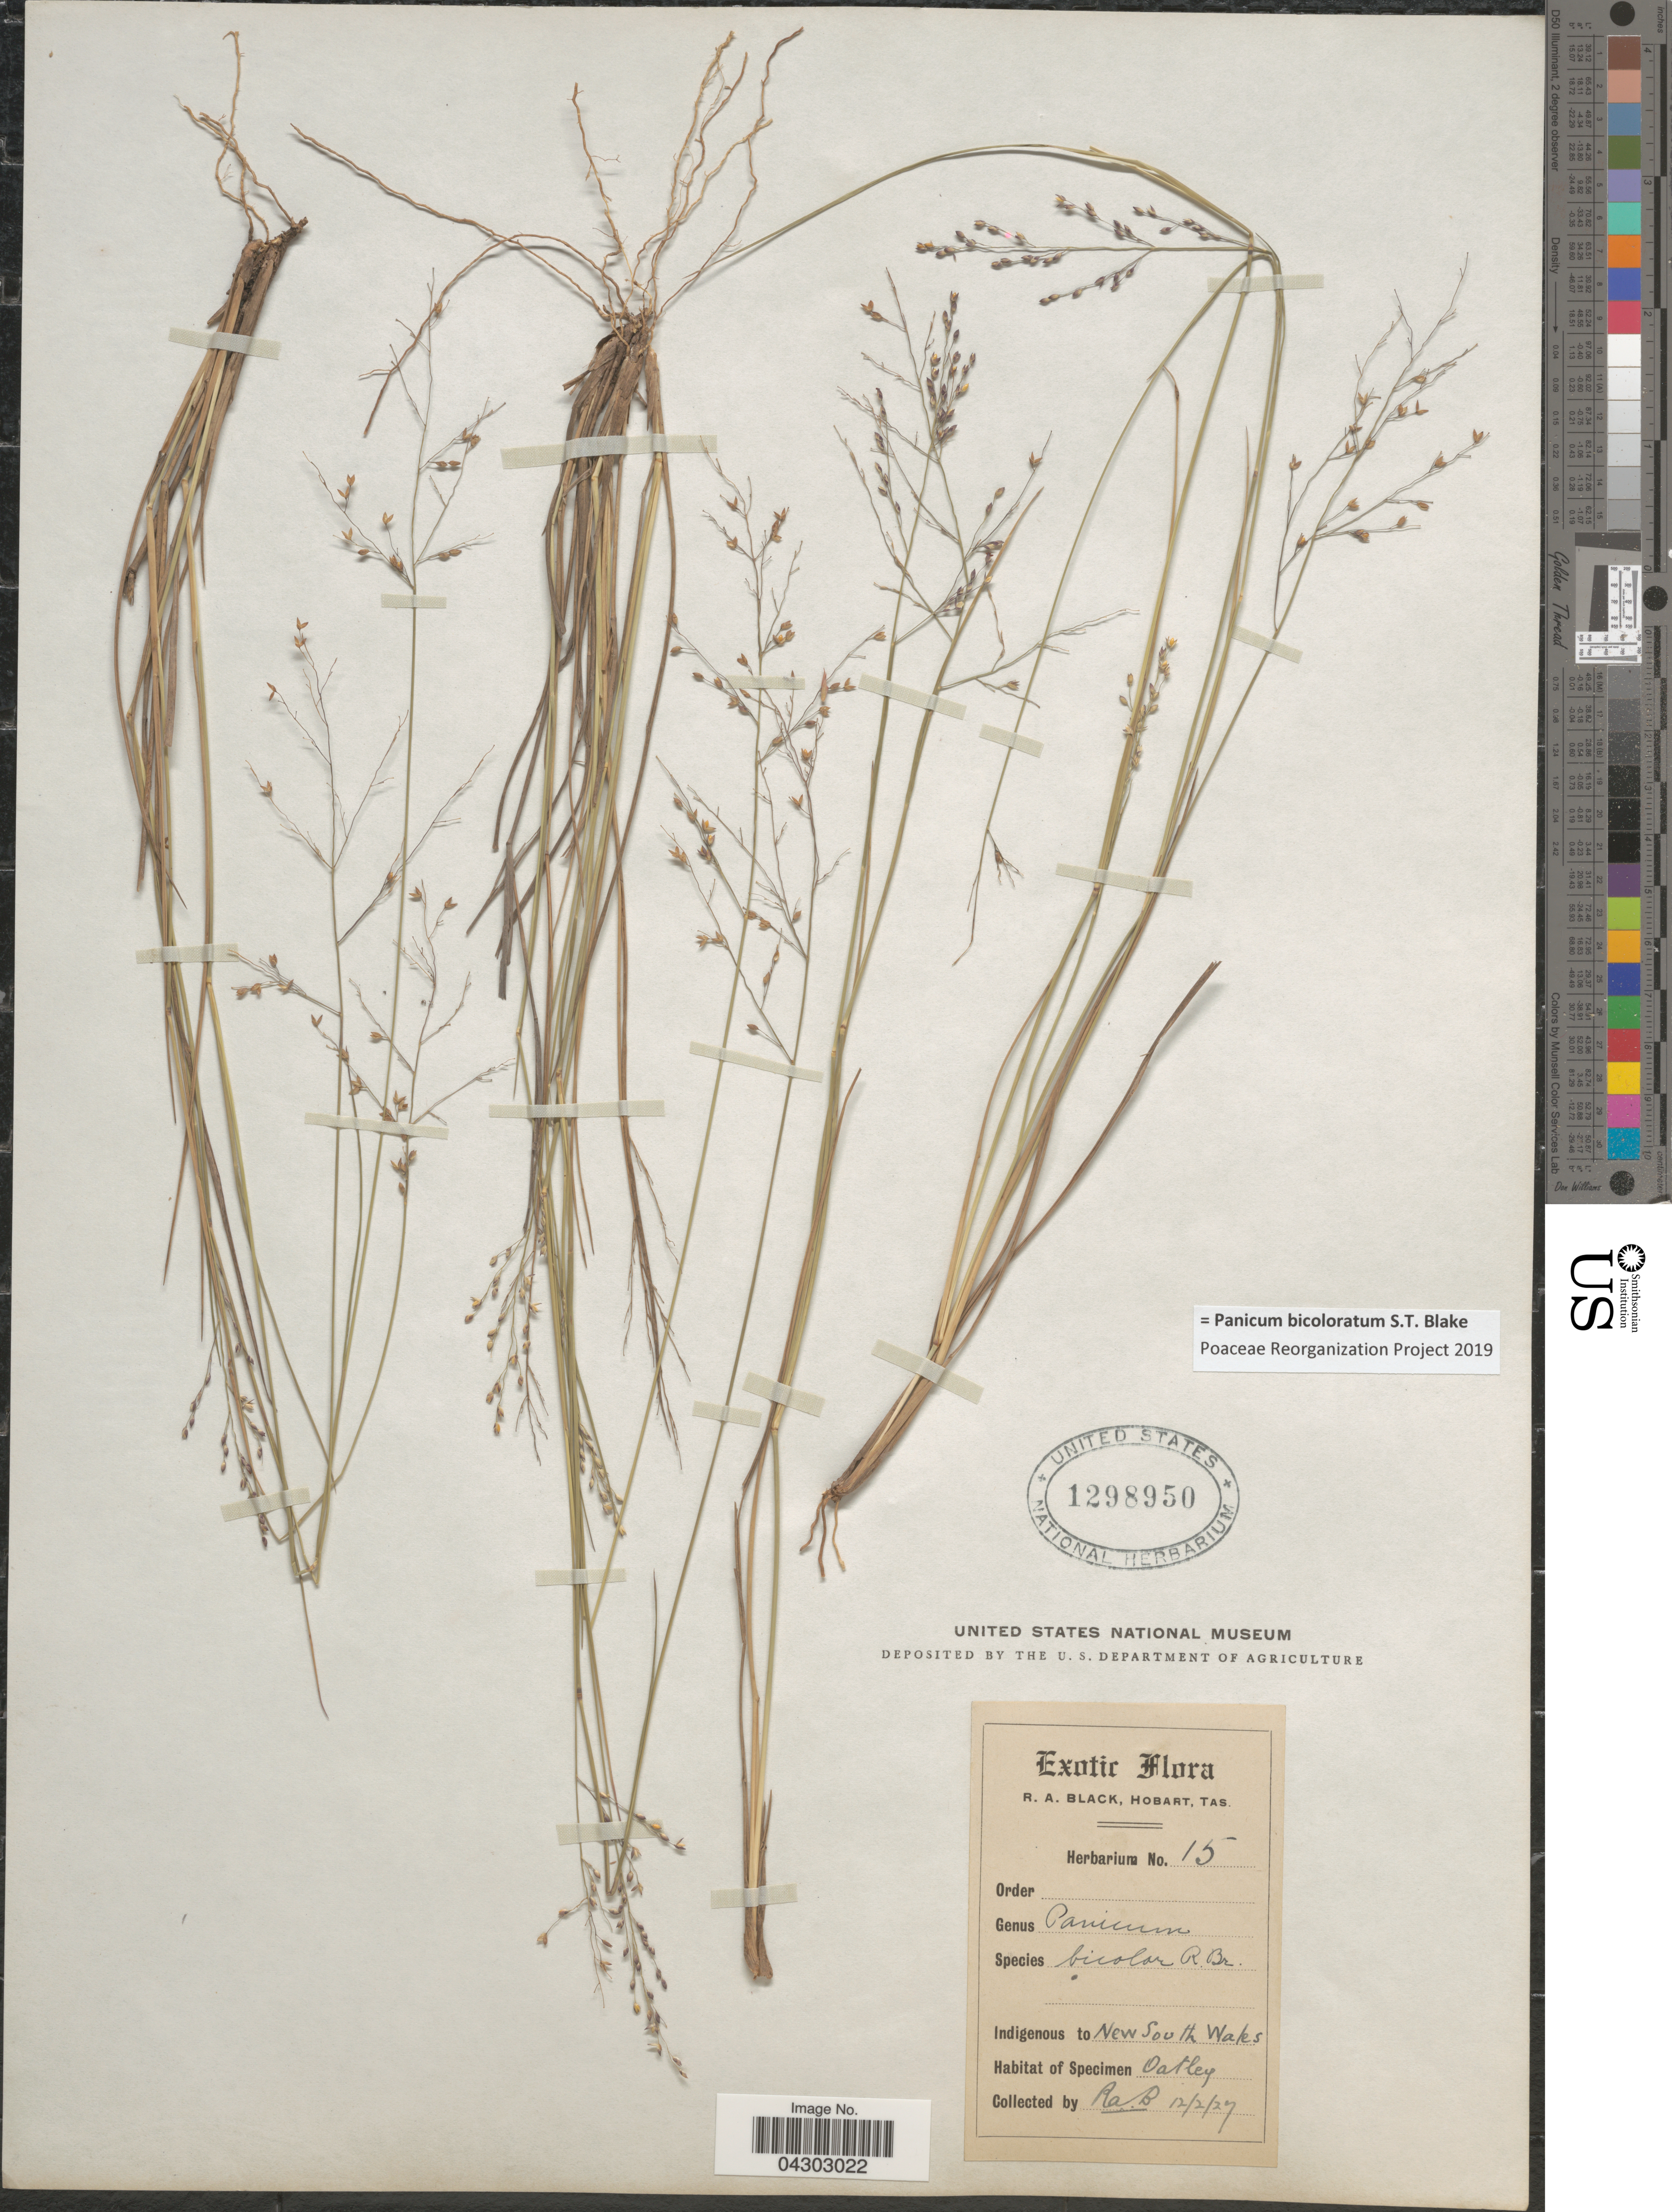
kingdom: Plantae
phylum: Tracheophyta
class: Liliopsida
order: Poales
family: Poaceae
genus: Panicum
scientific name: Panicum bicoloratum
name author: S.T. Blake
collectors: R. A. Black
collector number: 15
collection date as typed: Transcribed d/m/y: 12/2/27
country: Australia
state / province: New South Wales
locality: Exotic. Oatley.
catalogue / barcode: US 1298950